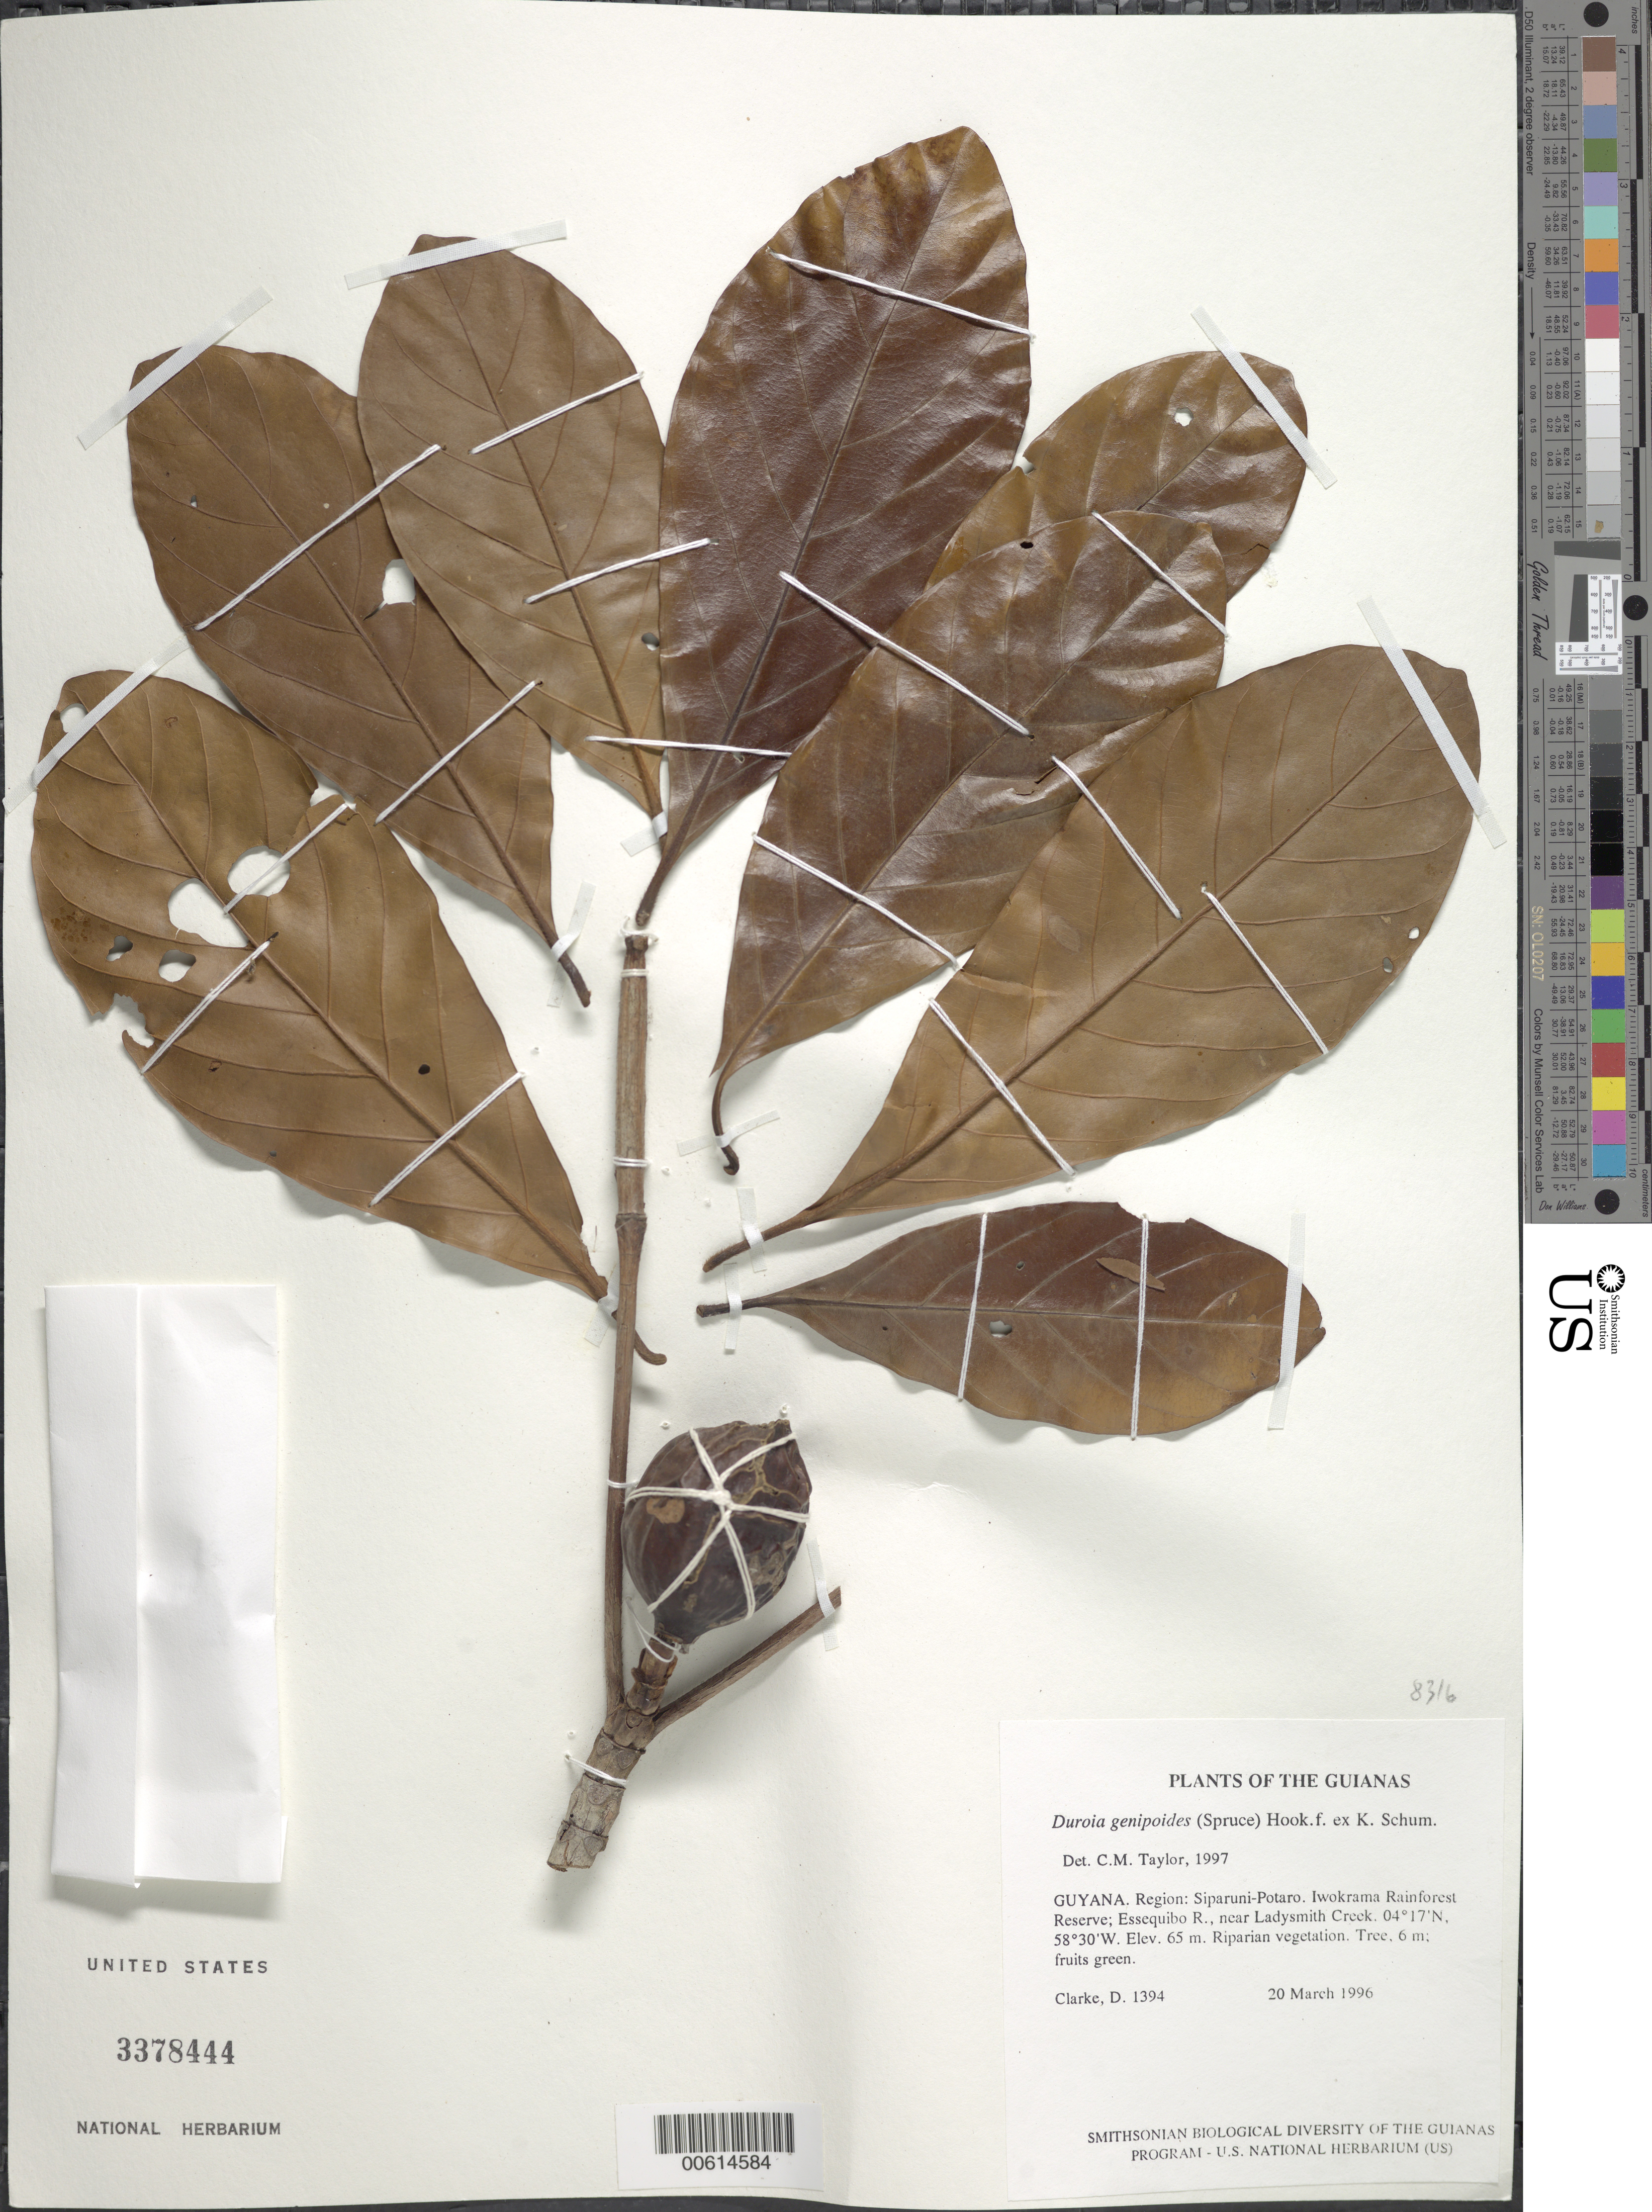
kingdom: Plantae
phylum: Tracheophyta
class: Magnoliopsida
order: Gentianales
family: Rubiaceae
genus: Duroia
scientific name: Duroia genipoides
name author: Hook. f. ex K. Schum.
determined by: Taylor, Charlotte M.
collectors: H. D. Clarke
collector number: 1394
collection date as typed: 20 March 1996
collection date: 1996-03-20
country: Guyana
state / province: Potaro-Siparuni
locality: Iwokrama Rainforest Reserve; Essequibo R., near Ladysmith Creek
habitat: Riparian vegetation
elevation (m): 65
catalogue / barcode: US 3378444